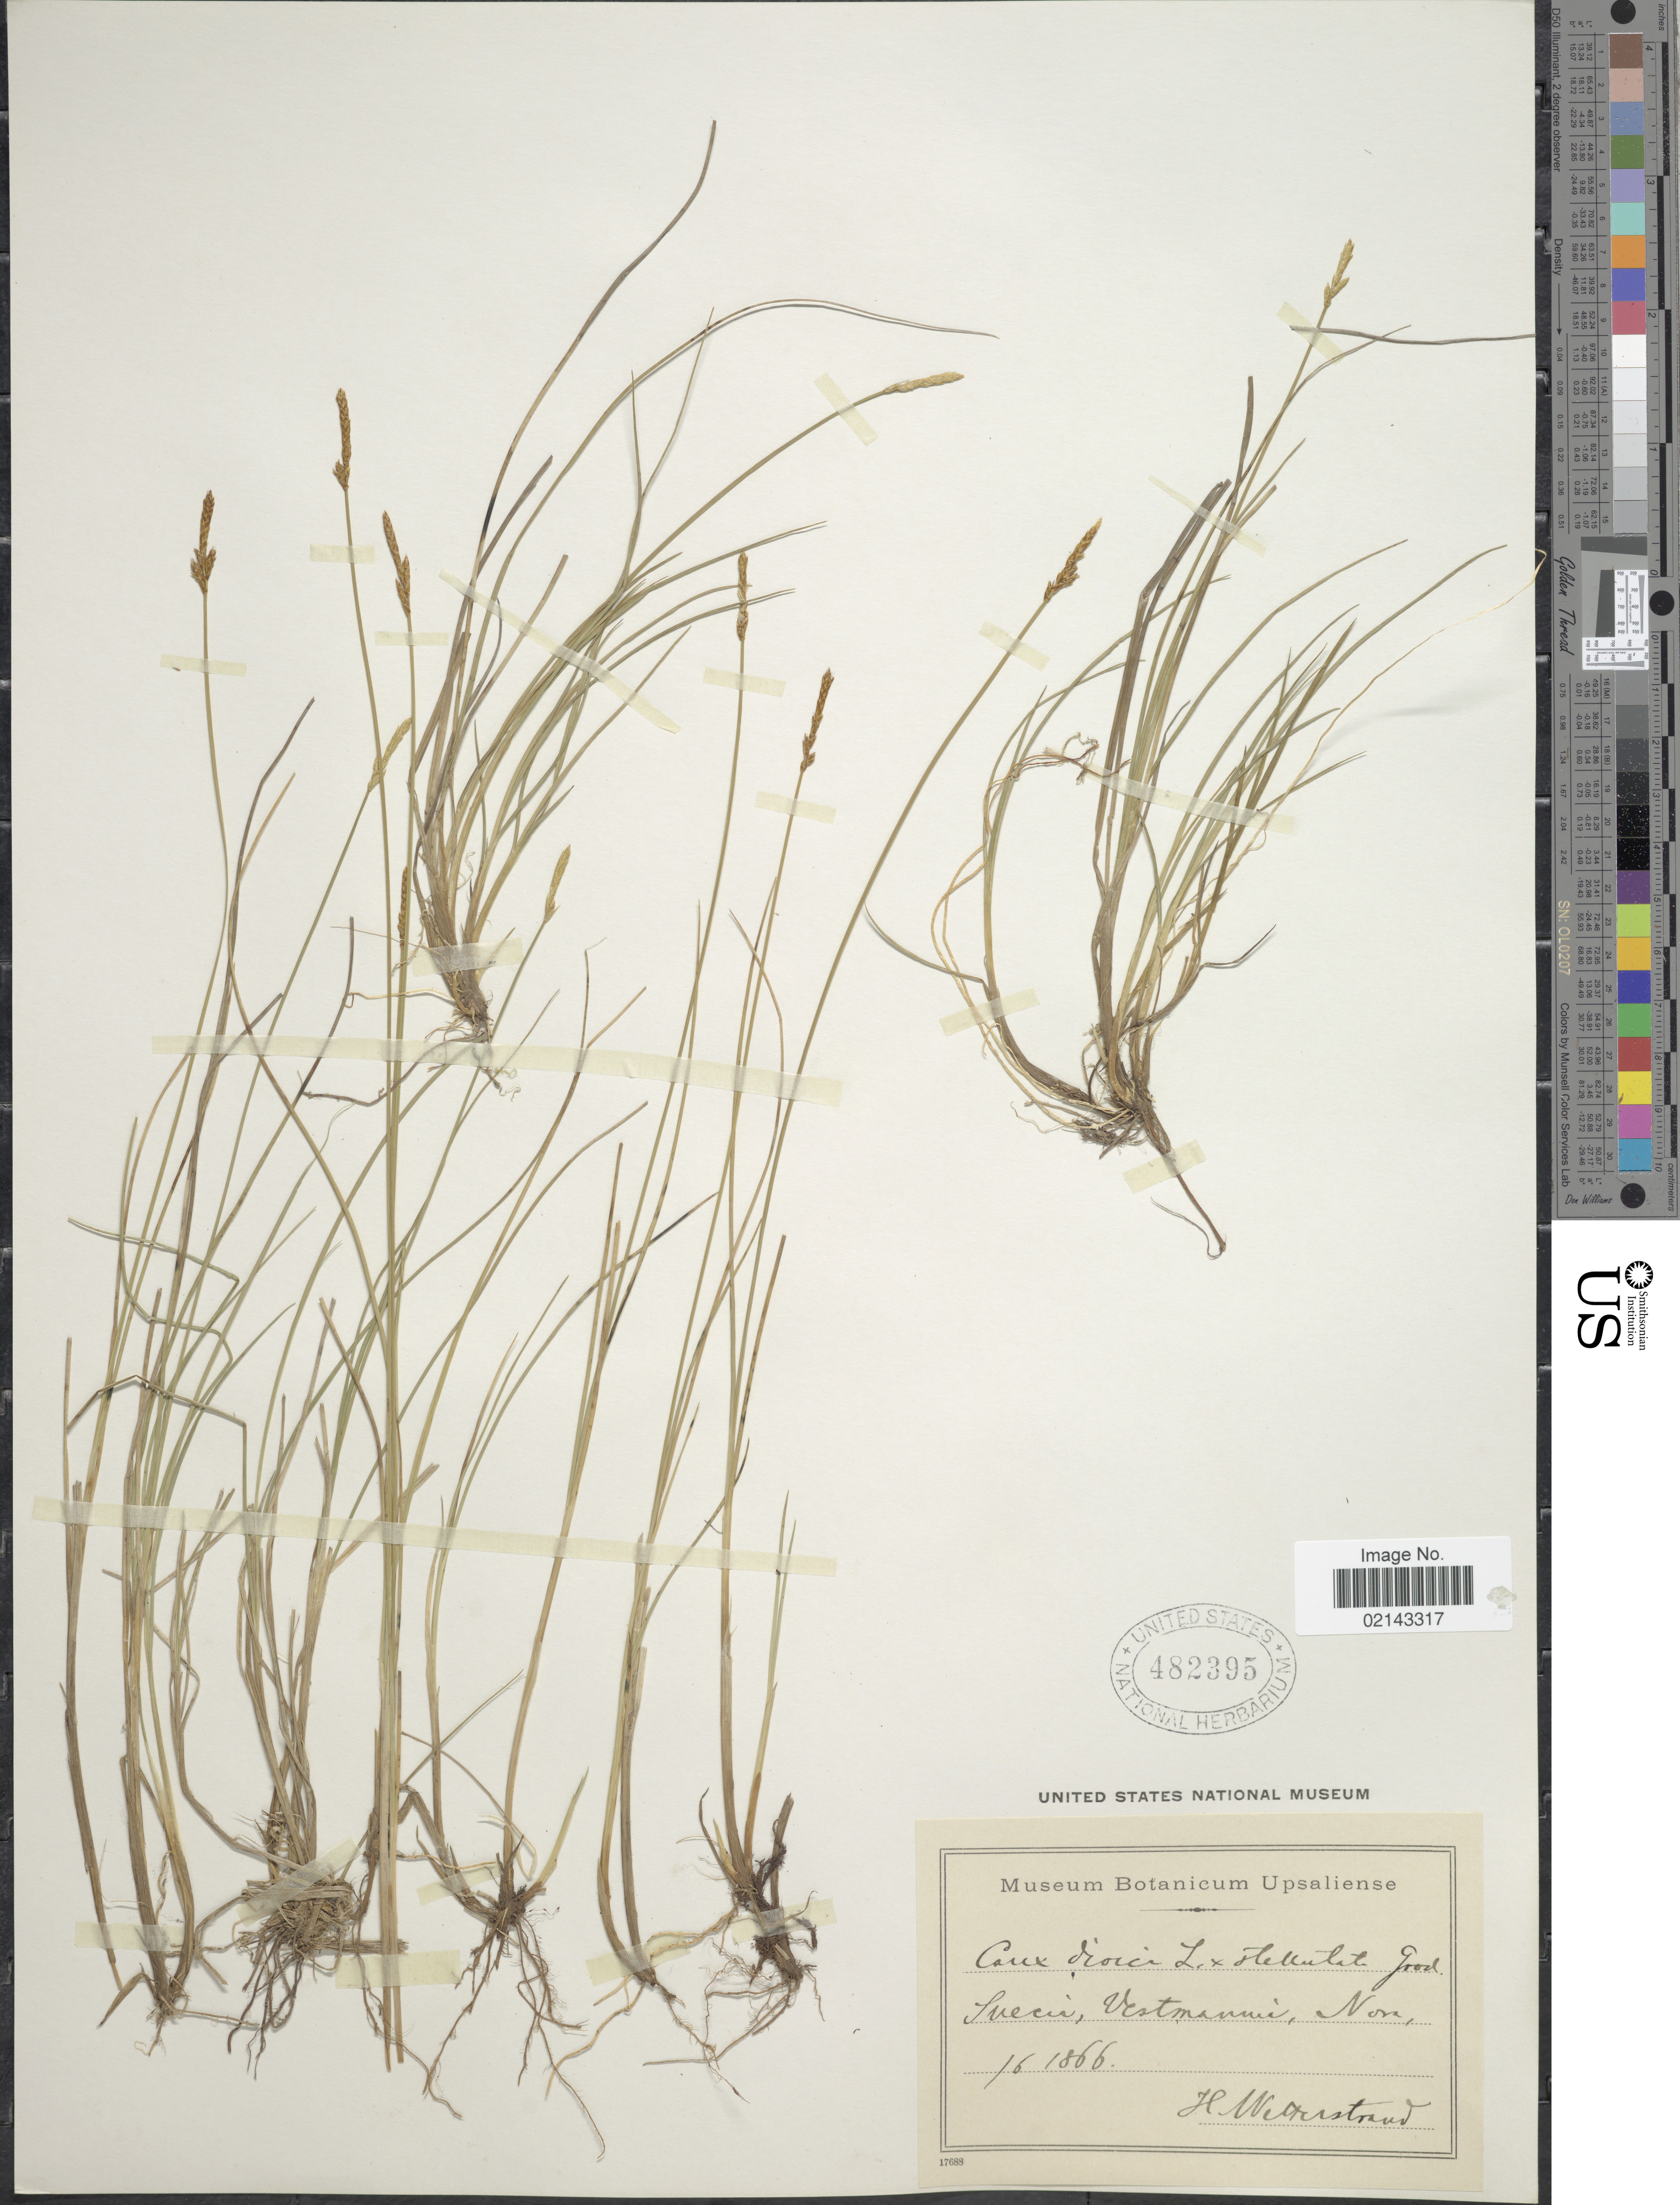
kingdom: Plantae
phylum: Tracheophyta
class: Liliopsida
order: Poales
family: Cyperaceae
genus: Carex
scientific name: Carex dioica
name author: L.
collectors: H. Wetterstrand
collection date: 1866-06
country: Sweden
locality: Suecia, Vestmannia, Nora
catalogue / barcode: US 482395